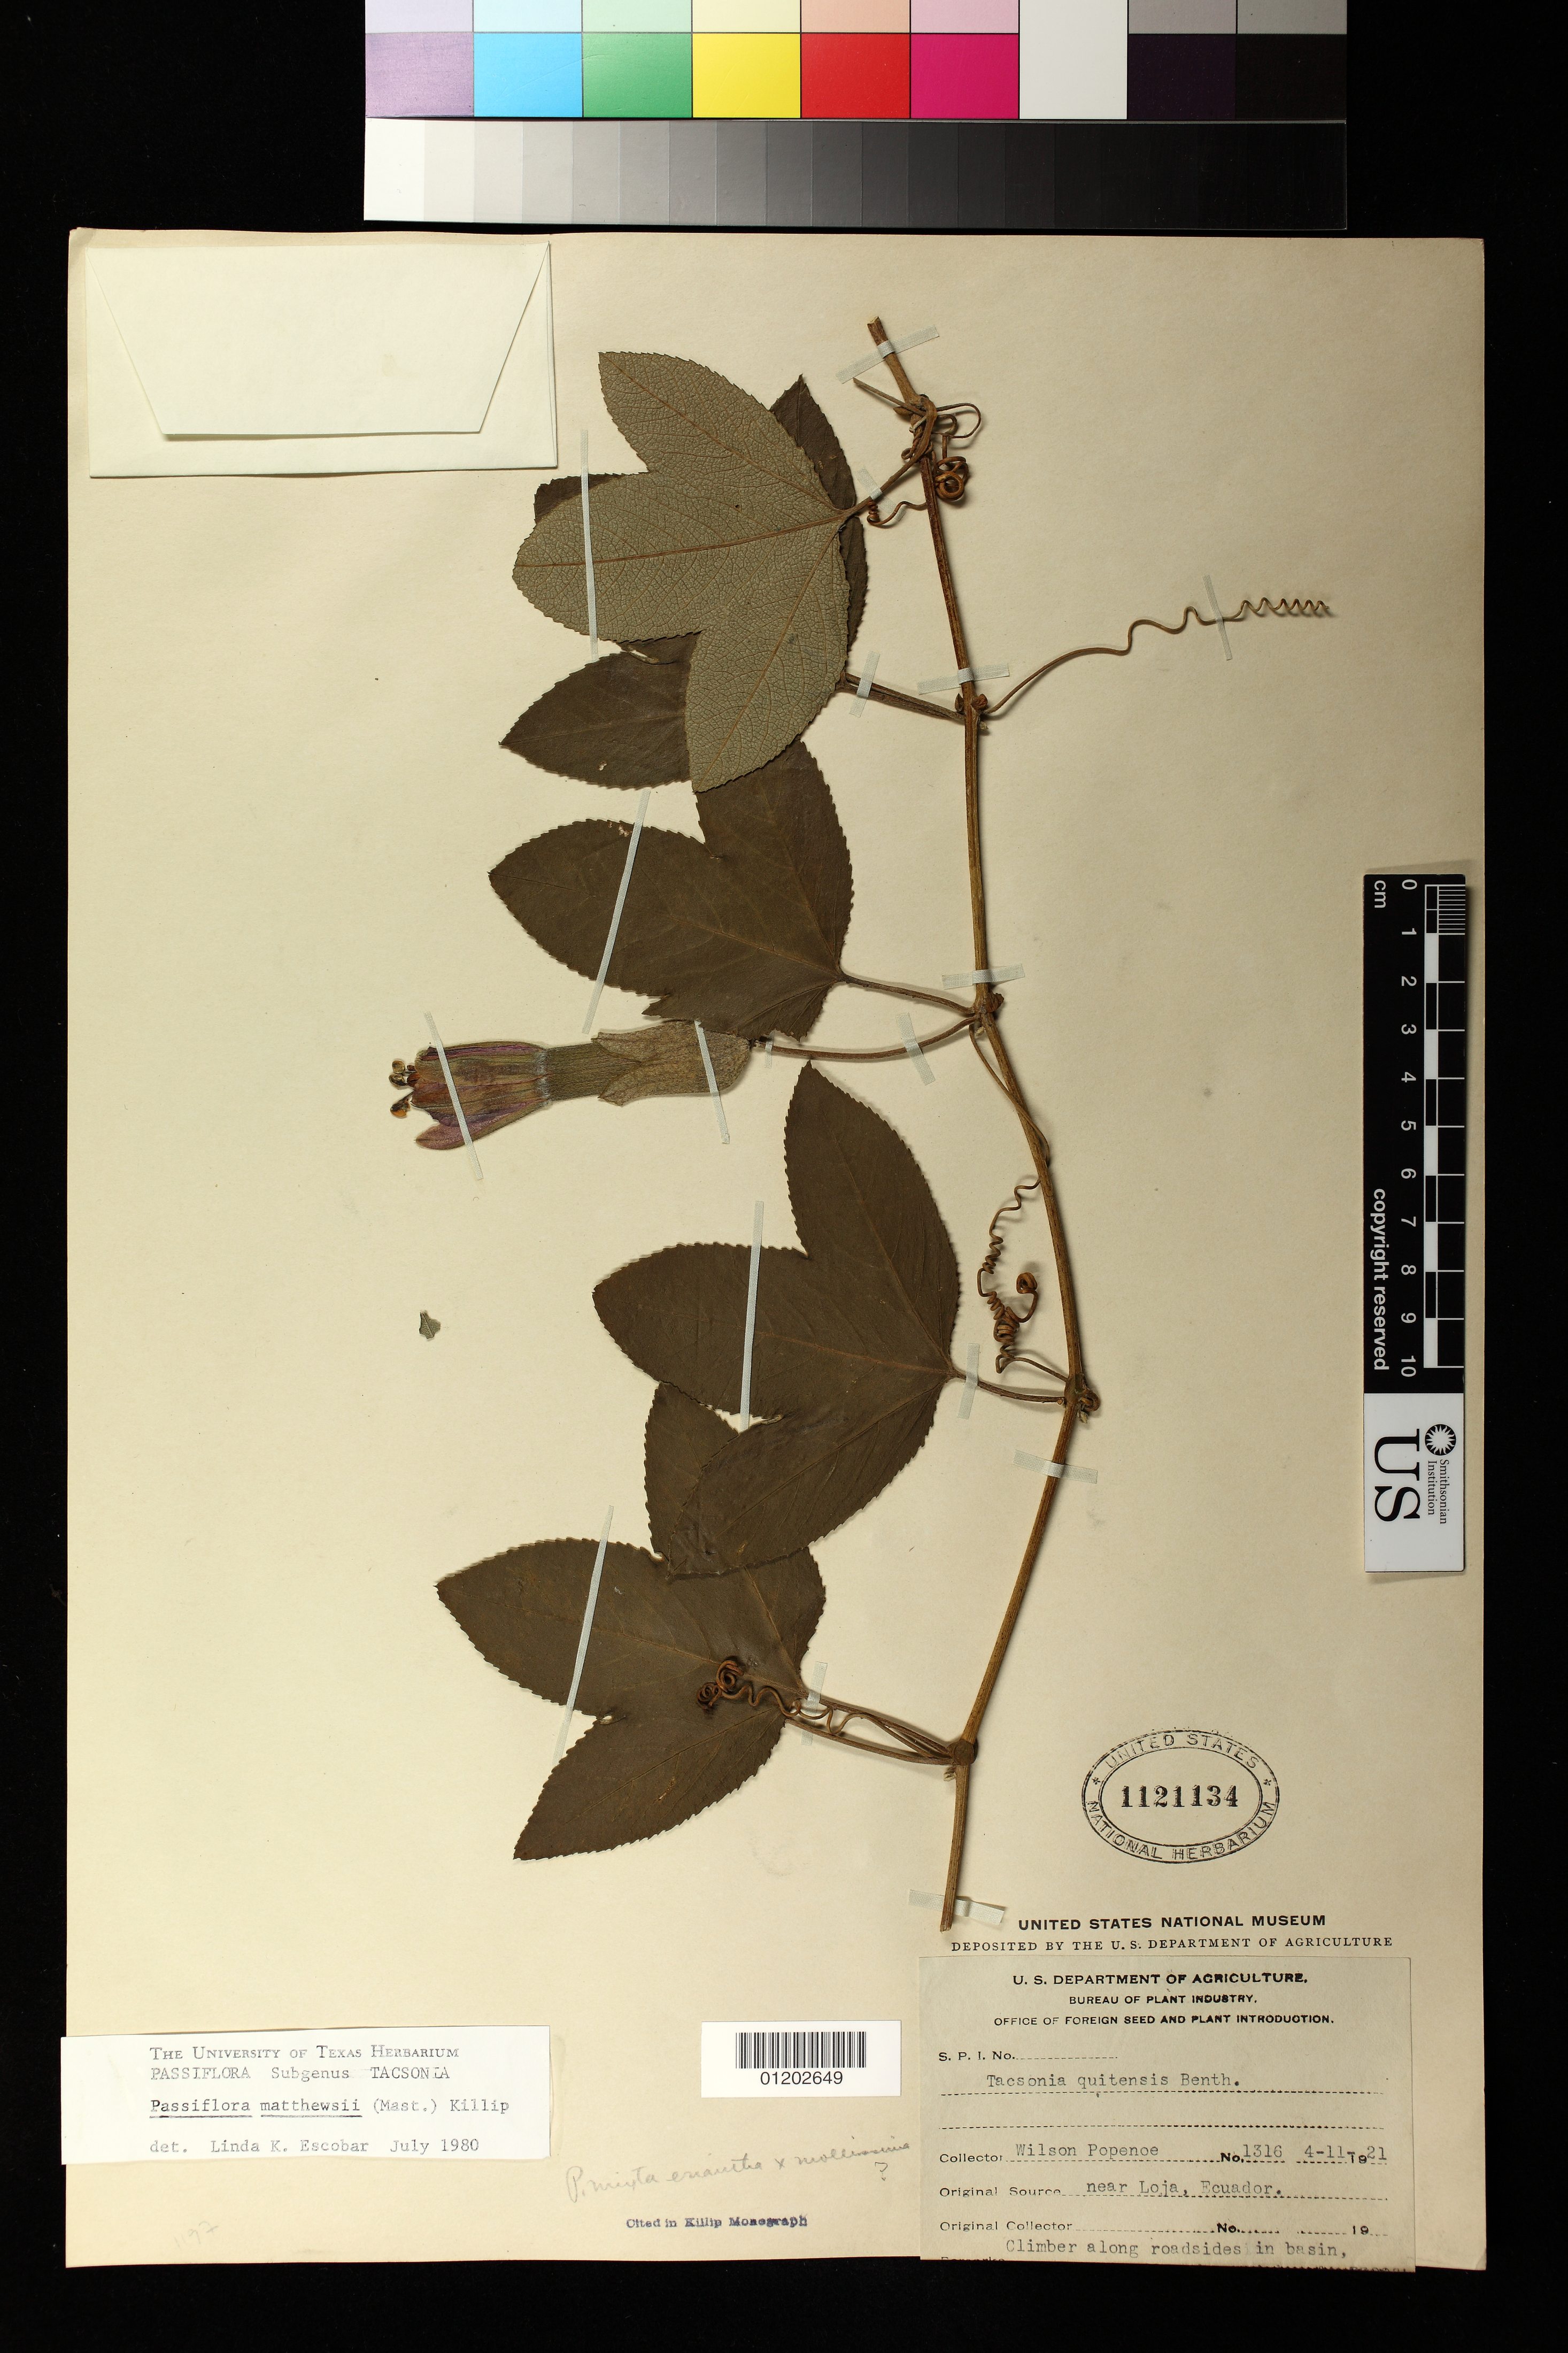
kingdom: Plantae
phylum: Tracheophyta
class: Magnoliopsida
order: Malpighiales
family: Passifloraceae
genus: Passiflora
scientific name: Passiflora mathewsii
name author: (Mast.) Killip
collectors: W. Popenoe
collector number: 1316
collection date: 1921-04-11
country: Ecuador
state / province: Loja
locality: near Loja, Ecuador.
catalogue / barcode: US 1121134